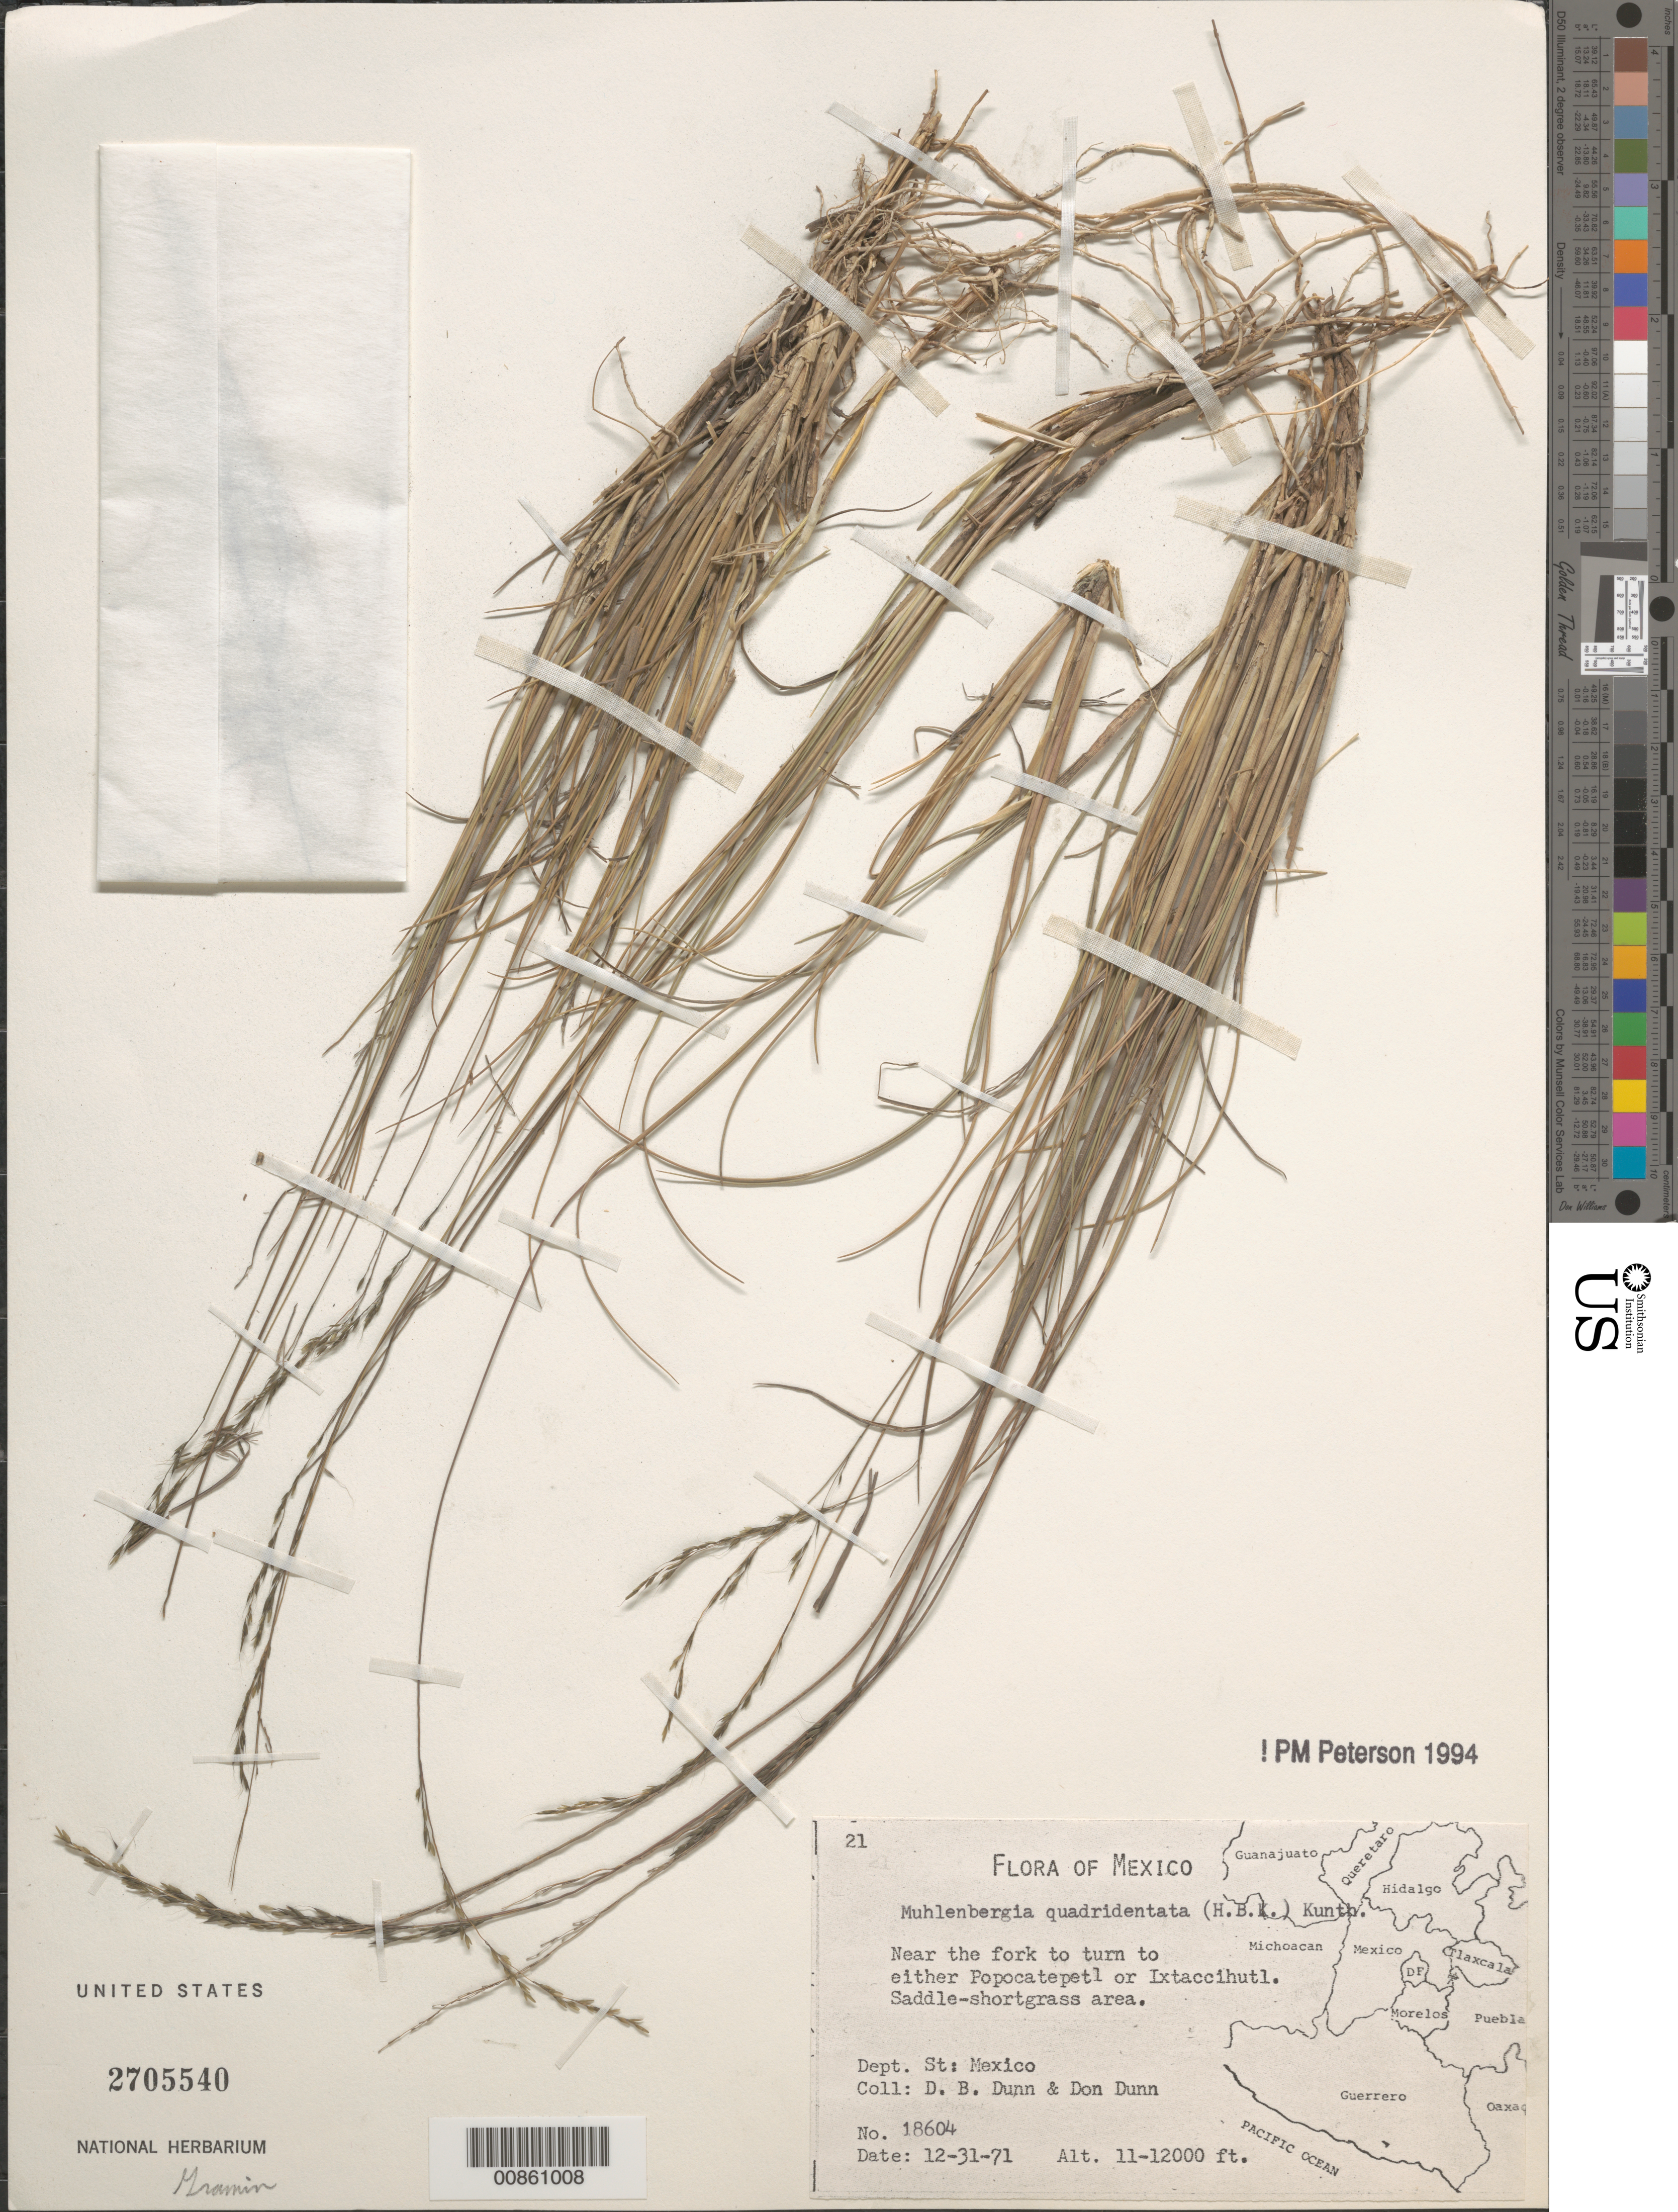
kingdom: Plantae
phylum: Tracheophyta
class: Liliopsida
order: Poales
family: Poaceae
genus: Muhlenbergia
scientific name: Muhlenbergia purpusii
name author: Mez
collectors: D. B. Dunn & D. B. Dunn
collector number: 18604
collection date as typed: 31 Dec 1971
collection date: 1971-12-31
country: Mexico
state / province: Distrito Federal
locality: Near the fork to turn either Popocatepetl or Ixtaccihuatl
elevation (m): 3658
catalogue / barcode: US 2705540